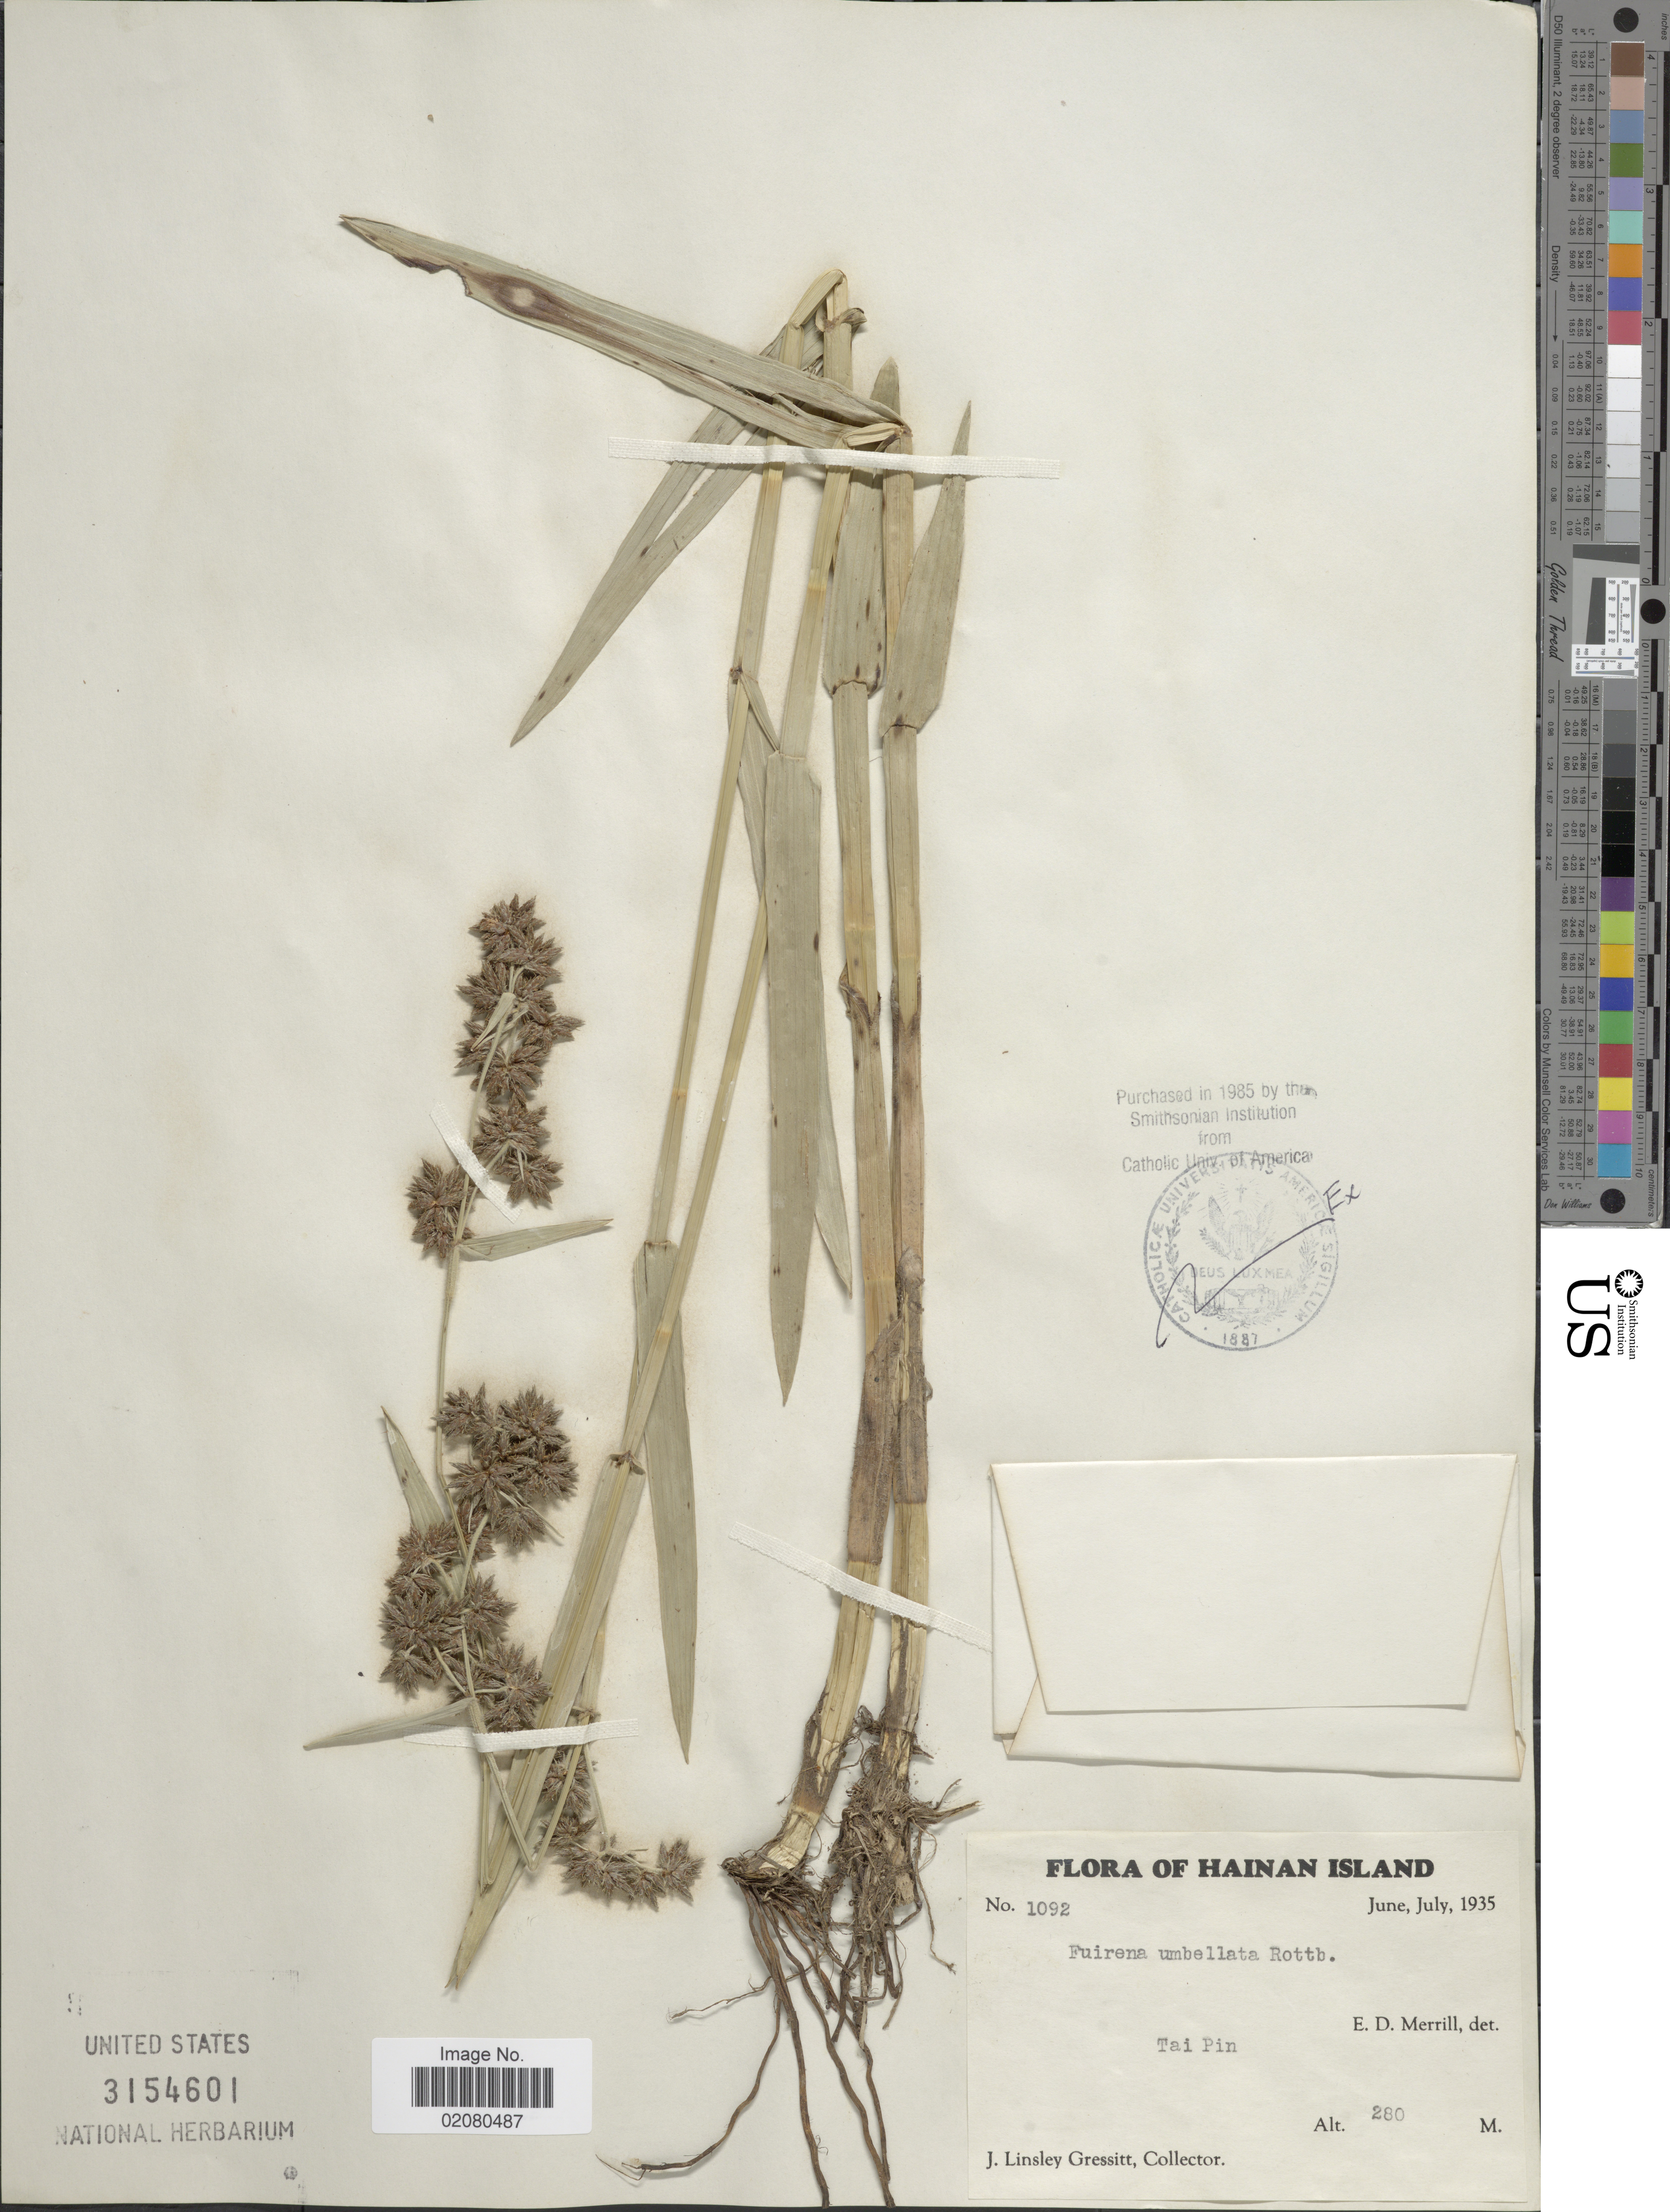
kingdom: Plantae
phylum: Tracheophyta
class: Liliopsida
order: Poales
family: Cyperaceae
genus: Fuirena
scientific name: Fuirena umbellata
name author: Rottb.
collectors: J. Gressitt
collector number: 1092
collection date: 1935-06/1935-07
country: China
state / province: Hainan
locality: Hainan Island, Tai Pin.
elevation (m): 280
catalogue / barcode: US 314601